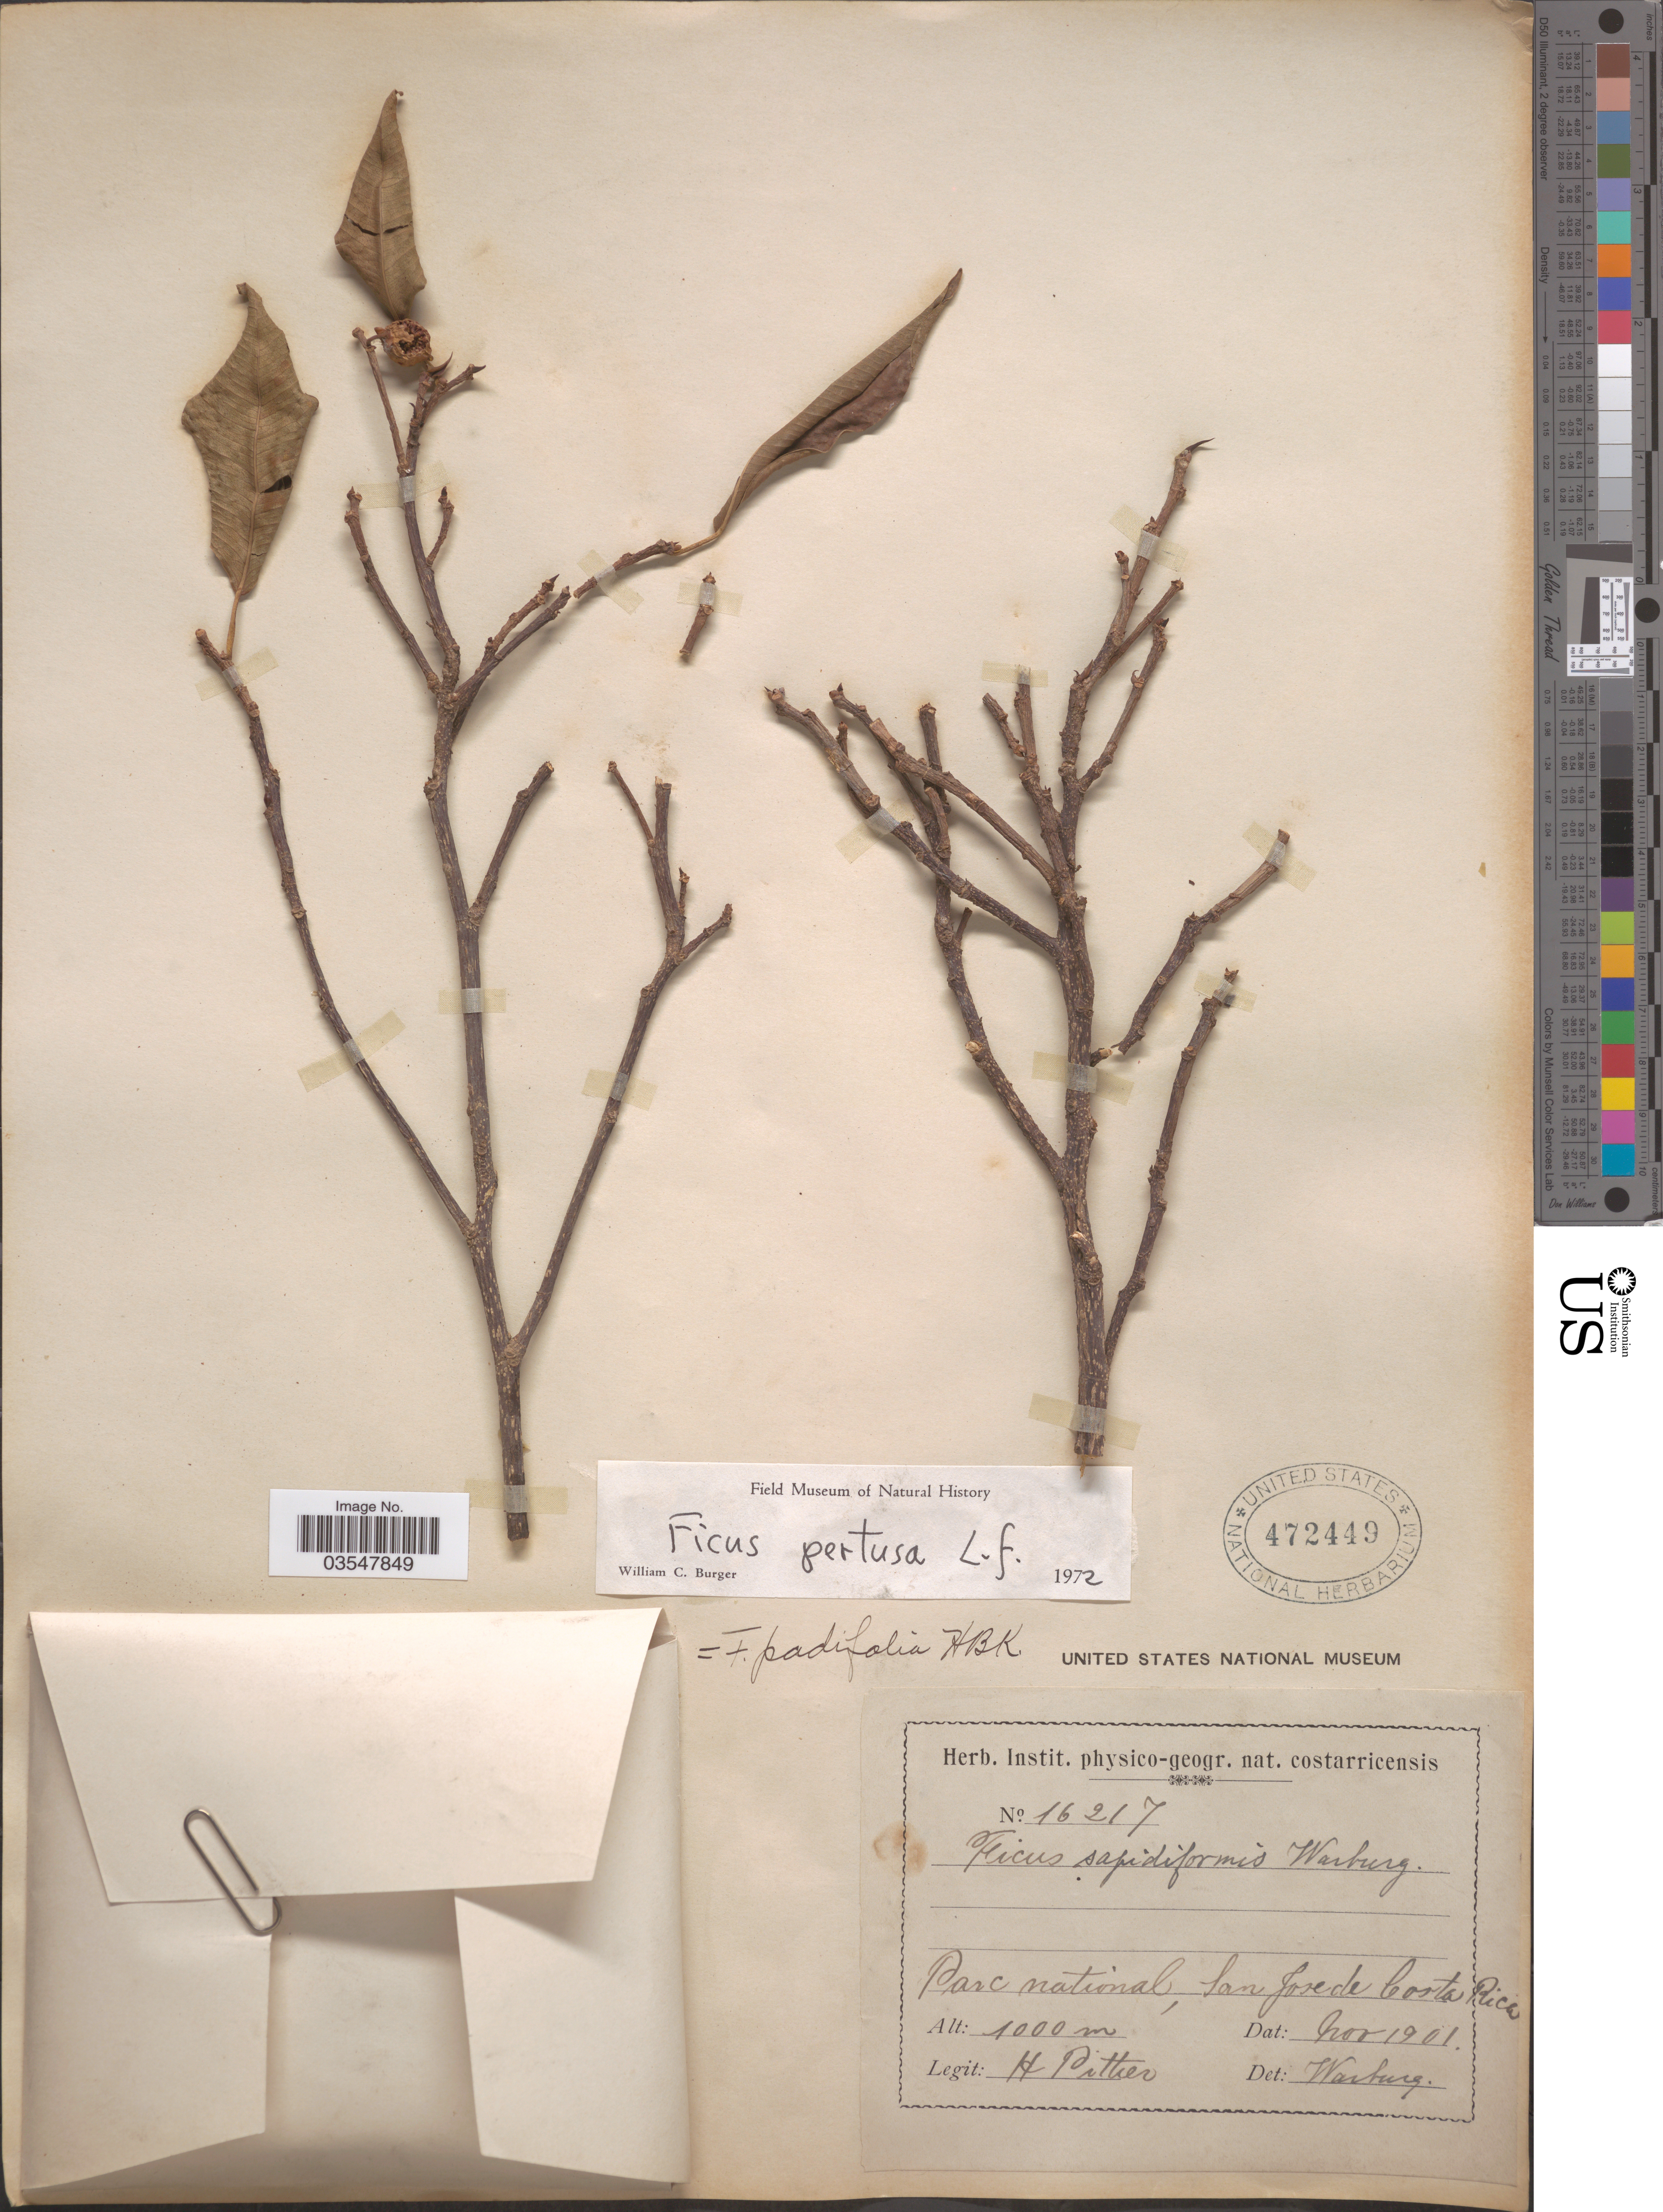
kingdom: Plantae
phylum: Tracheophyta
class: Magnoliopsida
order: Rosales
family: Moraceae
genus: Ficus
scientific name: Ficus pertusa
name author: L. f.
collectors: H. F. Pittier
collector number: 16217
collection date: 1901-11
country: Costa Rica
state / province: San José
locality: Parc national, San Jose de Costa Rica.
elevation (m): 1000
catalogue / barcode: US 472449